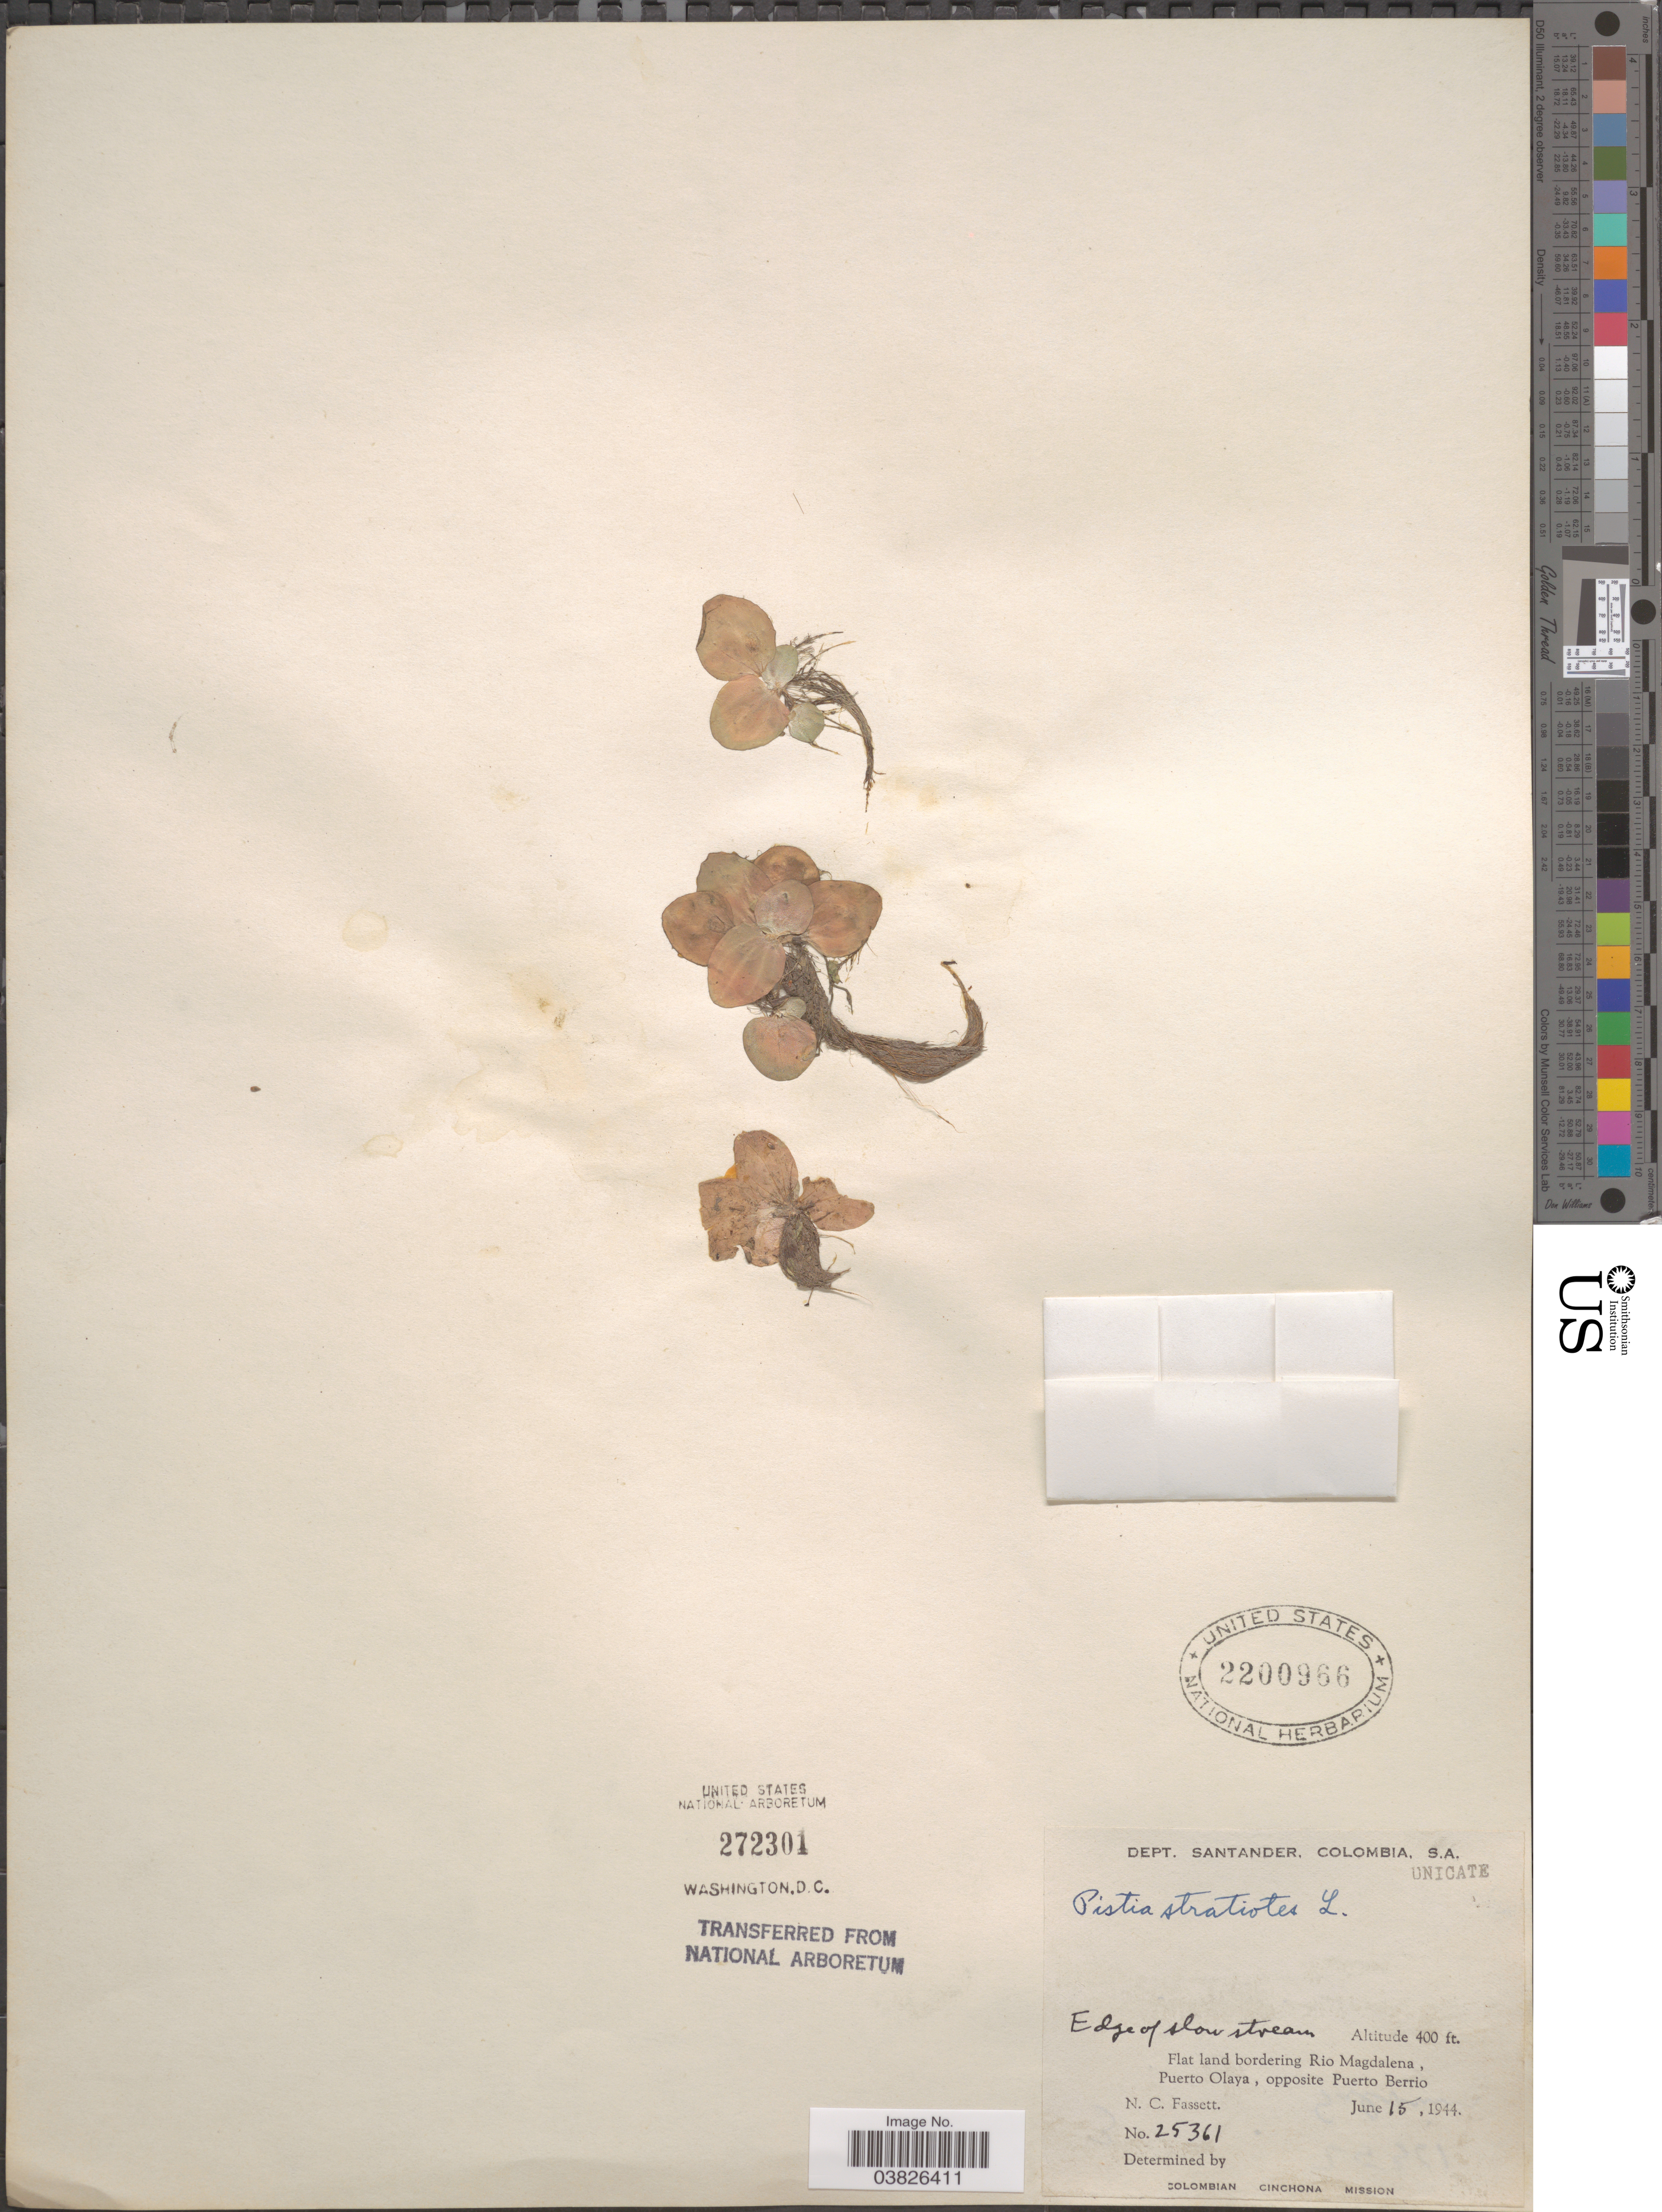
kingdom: Plantae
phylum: Tracheophyta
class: Liliopsida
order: Alismatales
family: Araceae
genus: Pistia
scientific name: Pistia stratiotes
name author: L.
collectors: N. C. Fassett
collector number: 25361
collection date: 1944-06-15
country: Colombia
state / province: Santander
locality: Dept. Santander. Edge of slow stream. Flat land bordering Rio Magdalena, Puerto Olaya, opposite Puerto Berrio.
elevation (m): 122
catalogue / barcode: US 2200966